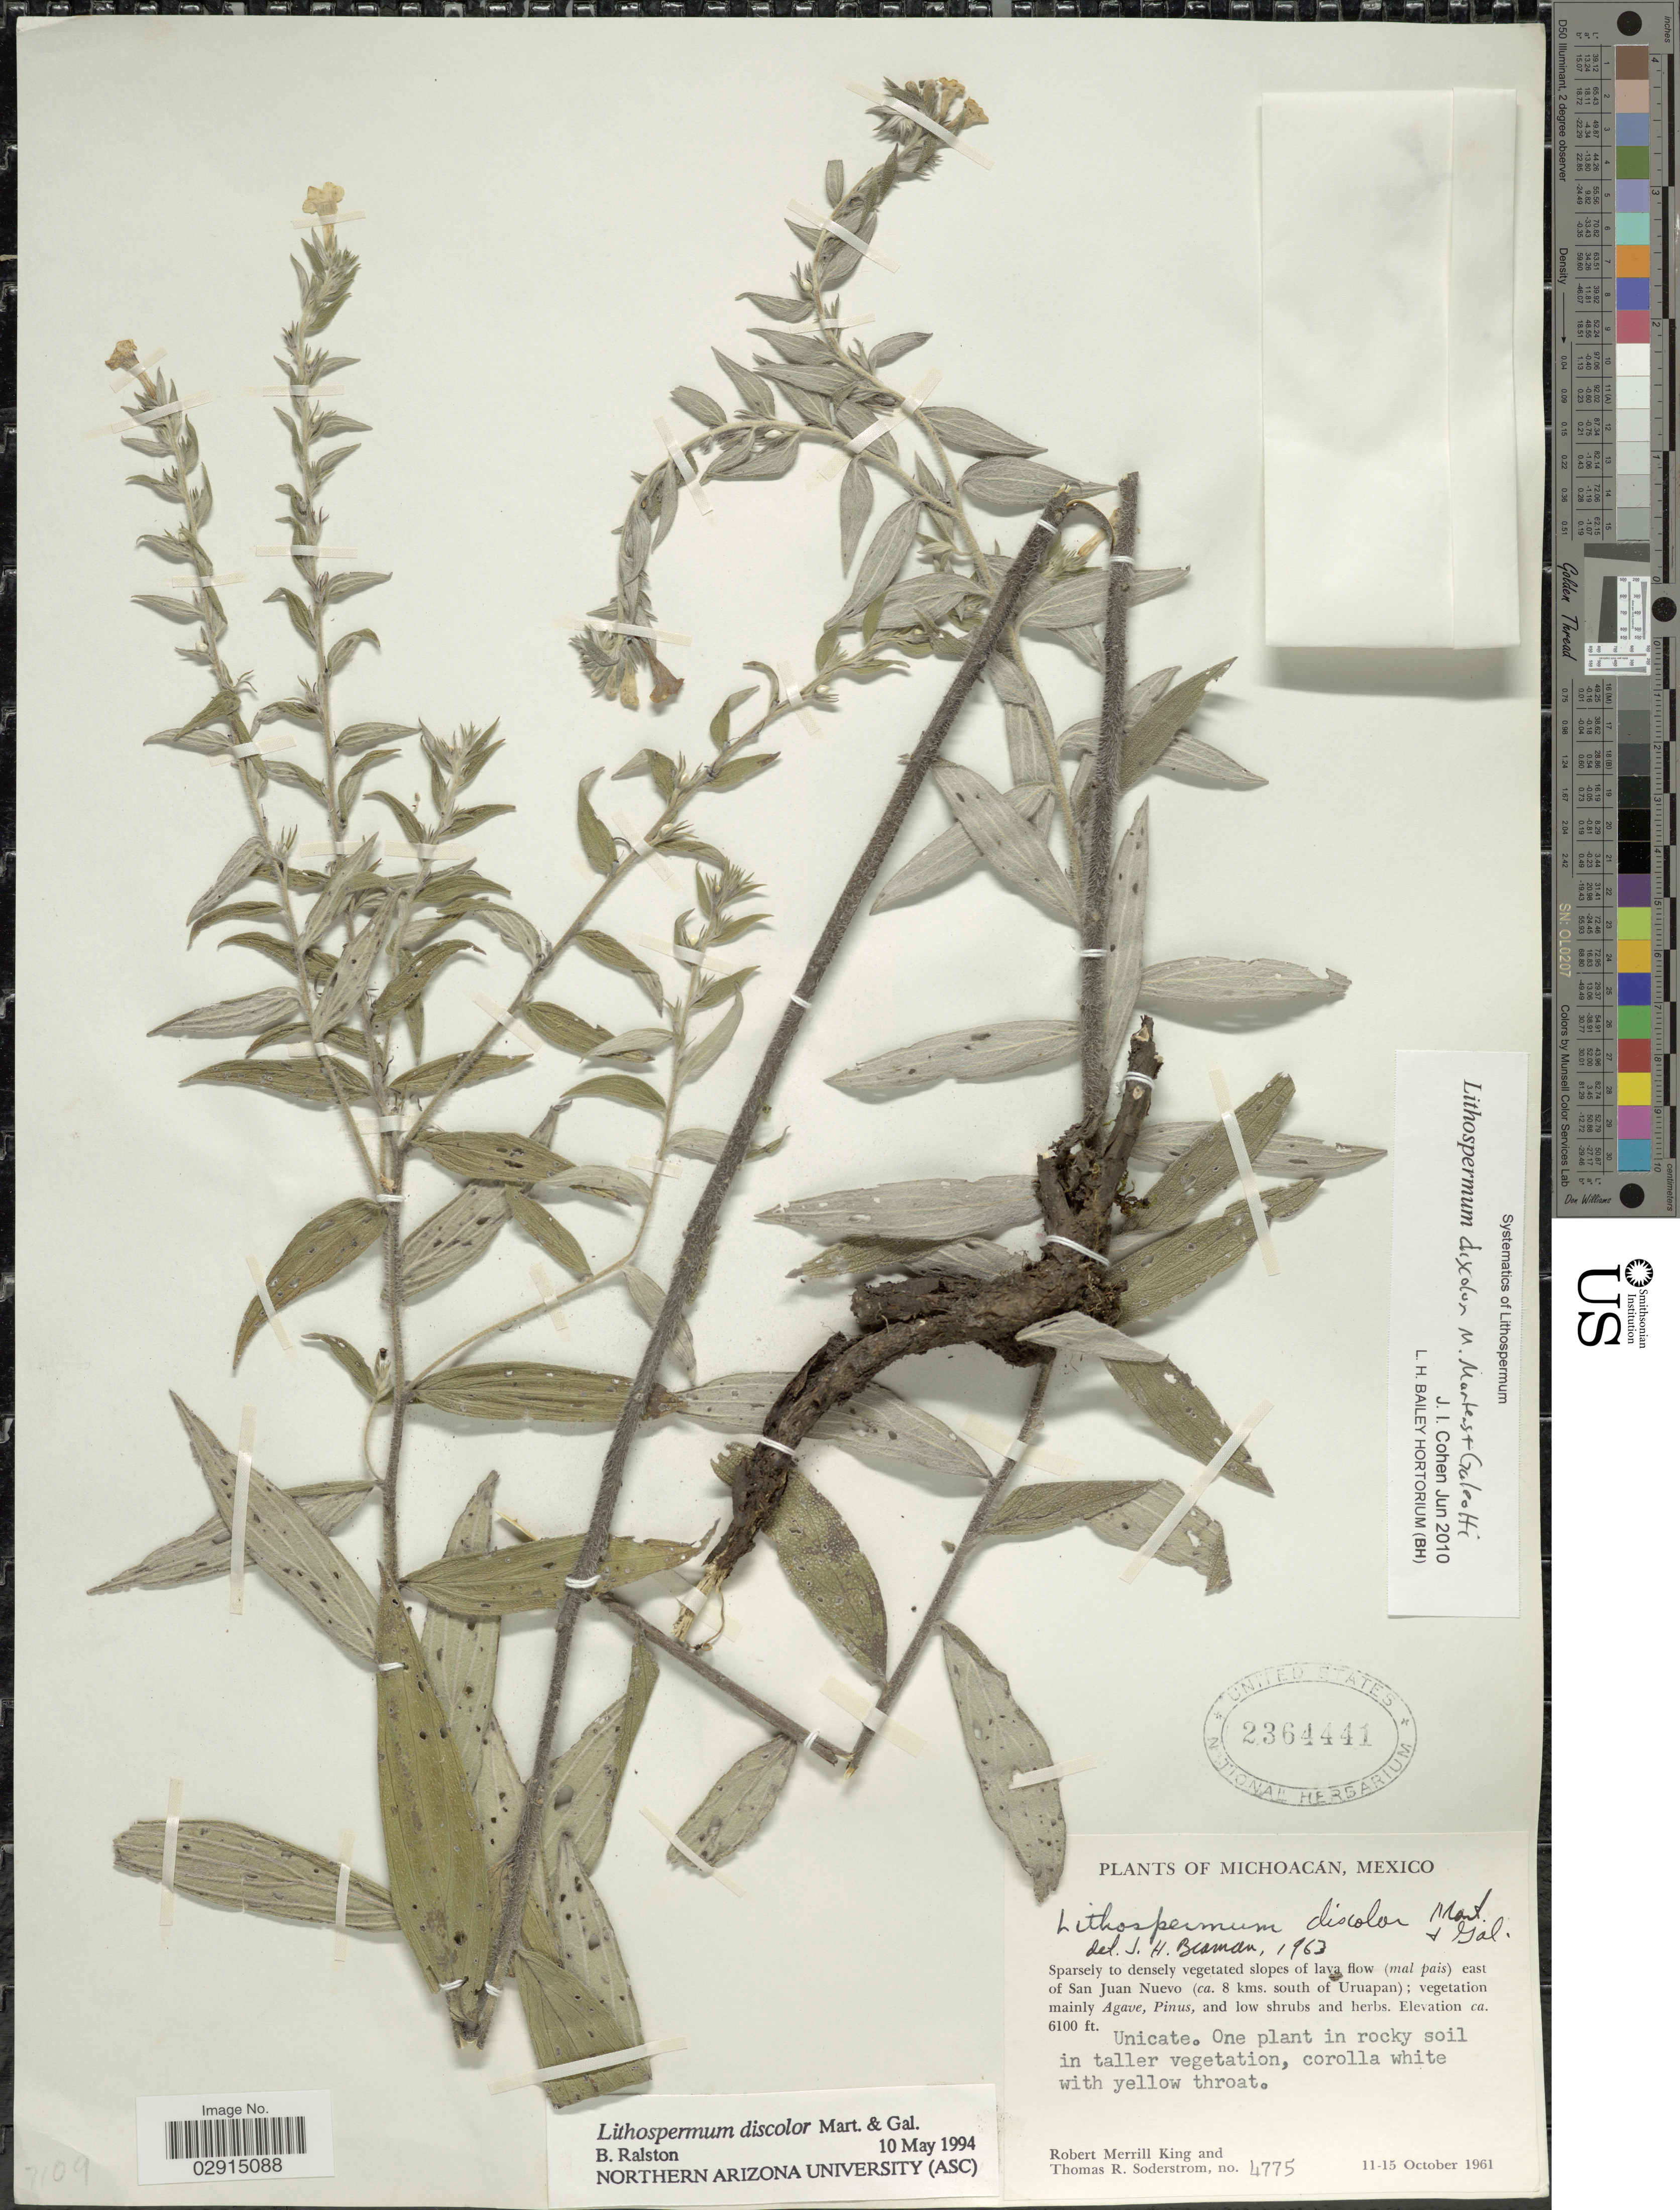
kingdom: Plantae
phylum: Tracheophyta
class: Magnoliopsida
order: Boraginales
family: Boraginaceae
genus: Lithospermum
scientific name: Lithospermum discolor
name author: M. Martens & Galeotti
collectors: R. M. King & T. R. Soderstrom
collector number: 4775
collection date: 1961-10-11/1961-10-15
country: Mexico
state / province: Michoacán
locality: East of San Juan Nuevo (ca. 8 kms. south of Uruapan).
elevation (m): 1859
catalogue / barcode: US 2364441